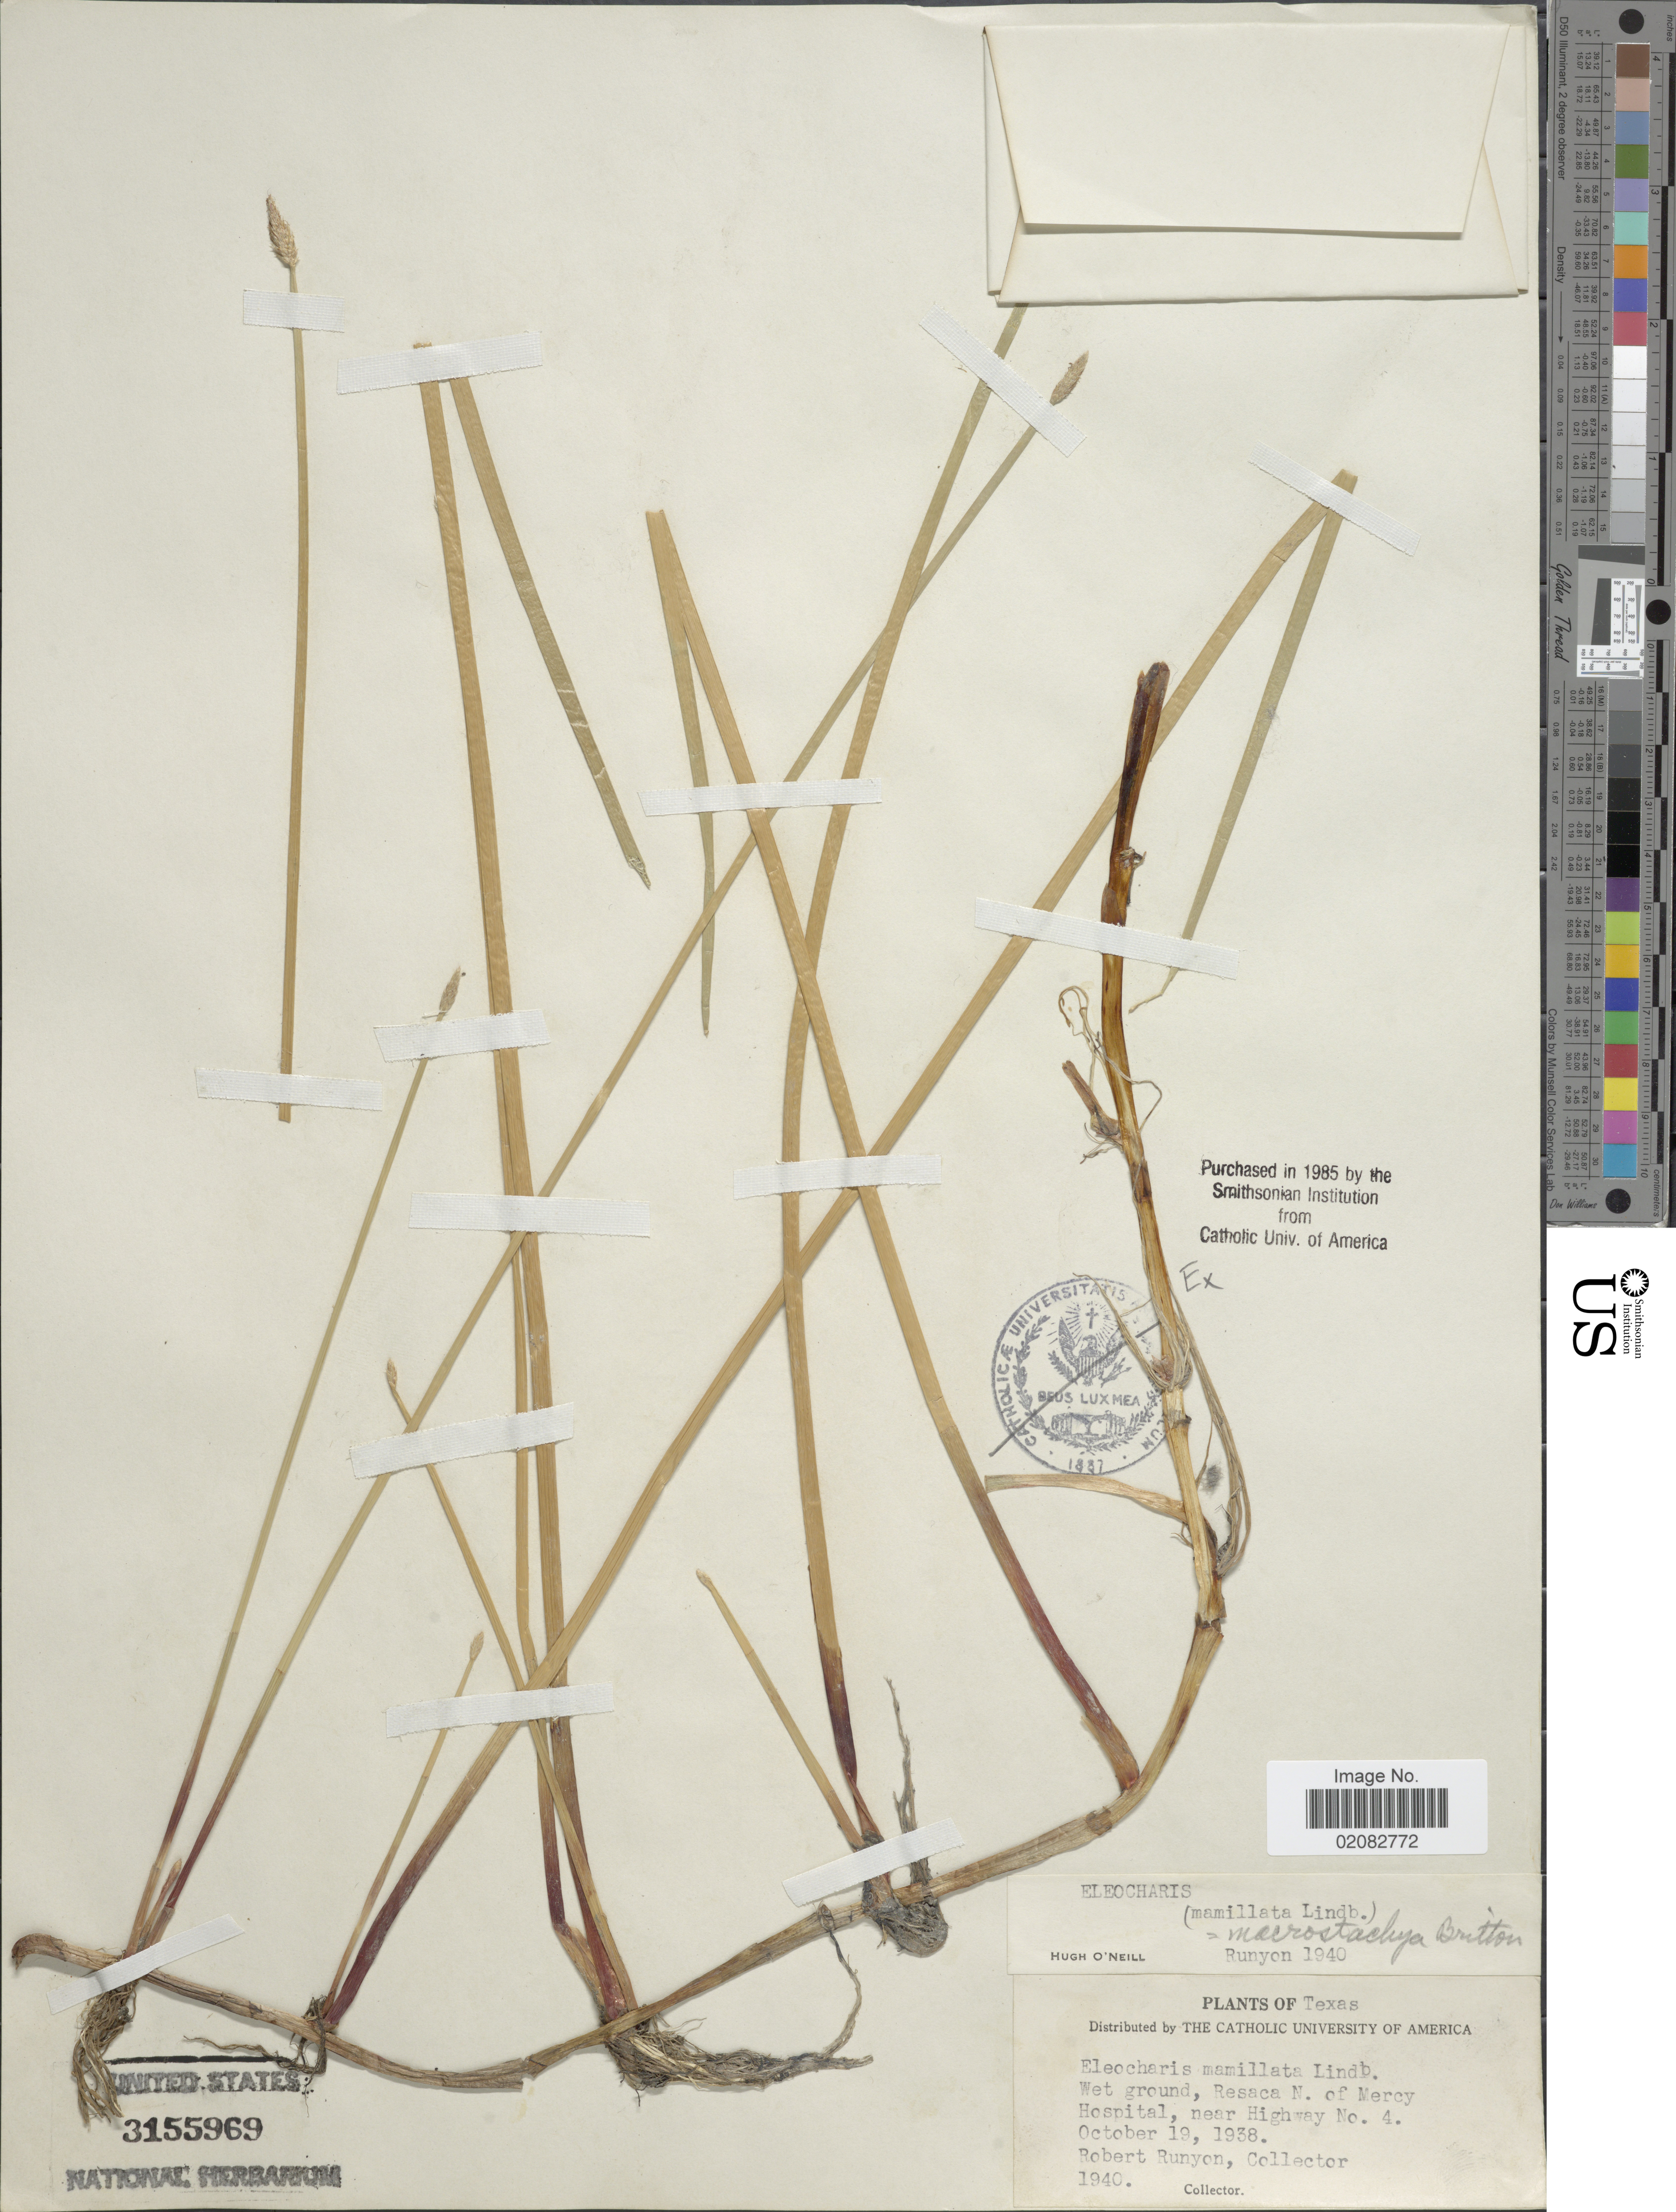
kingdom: Plantae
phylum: Tracheophyta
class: Liliopsida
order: Poales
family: Cyperaceae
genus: Eleocharis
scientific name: Eleocharis macrostachya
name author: Britton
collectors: R. Runyon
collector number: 1940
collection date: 1938-10-19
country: United States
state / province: Texas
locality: Resaca N. of Mercy Hospital, near Highway No. 4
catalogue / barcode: US 3155969